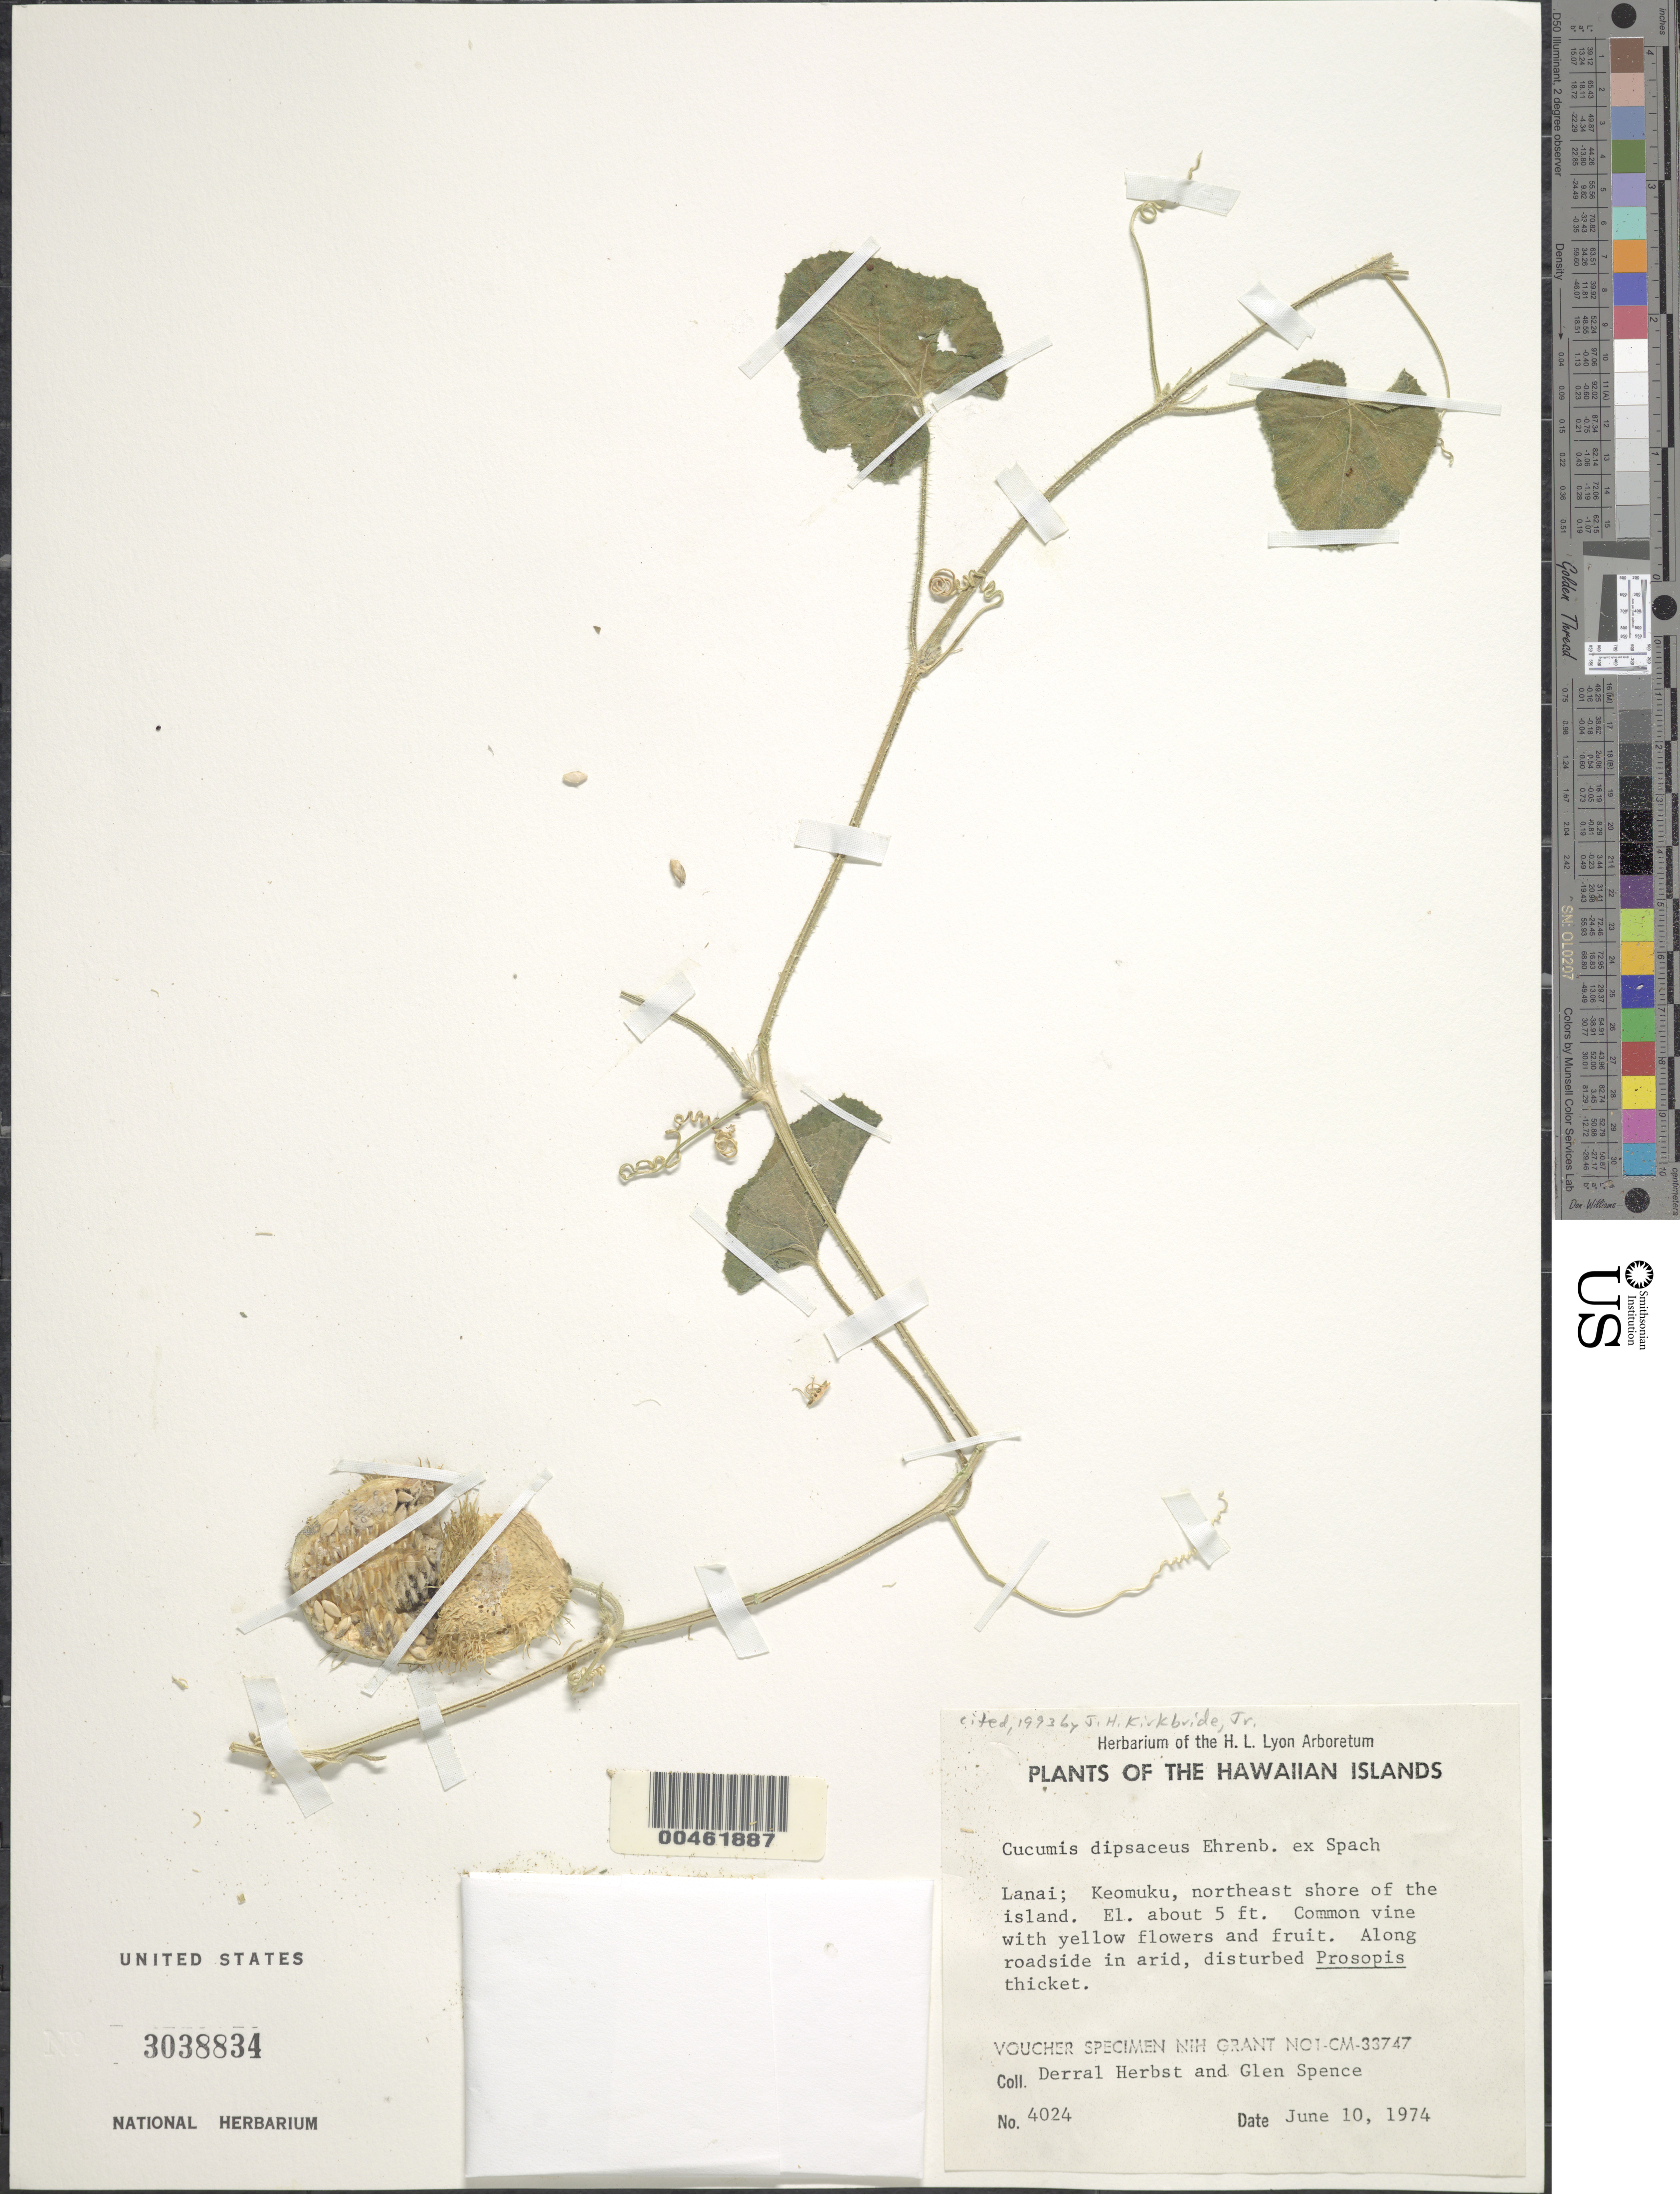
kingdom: Plantae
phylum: Tracheophyta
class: Magnoliopsida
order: Cucurbitales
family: Cucurbitaceae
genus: Cucumis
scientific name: Cucumis dipsaceus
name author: Ehrenb. ex Spach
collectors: D. R. Herbst & G. Spence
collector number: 4024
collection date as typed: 10 Jun 1974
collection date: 1974-06-10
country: United States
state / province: Hawaii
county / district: Maui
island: Lana'i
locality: Keomuku, NE shore of the island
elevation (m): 2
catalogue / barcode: US 3038834